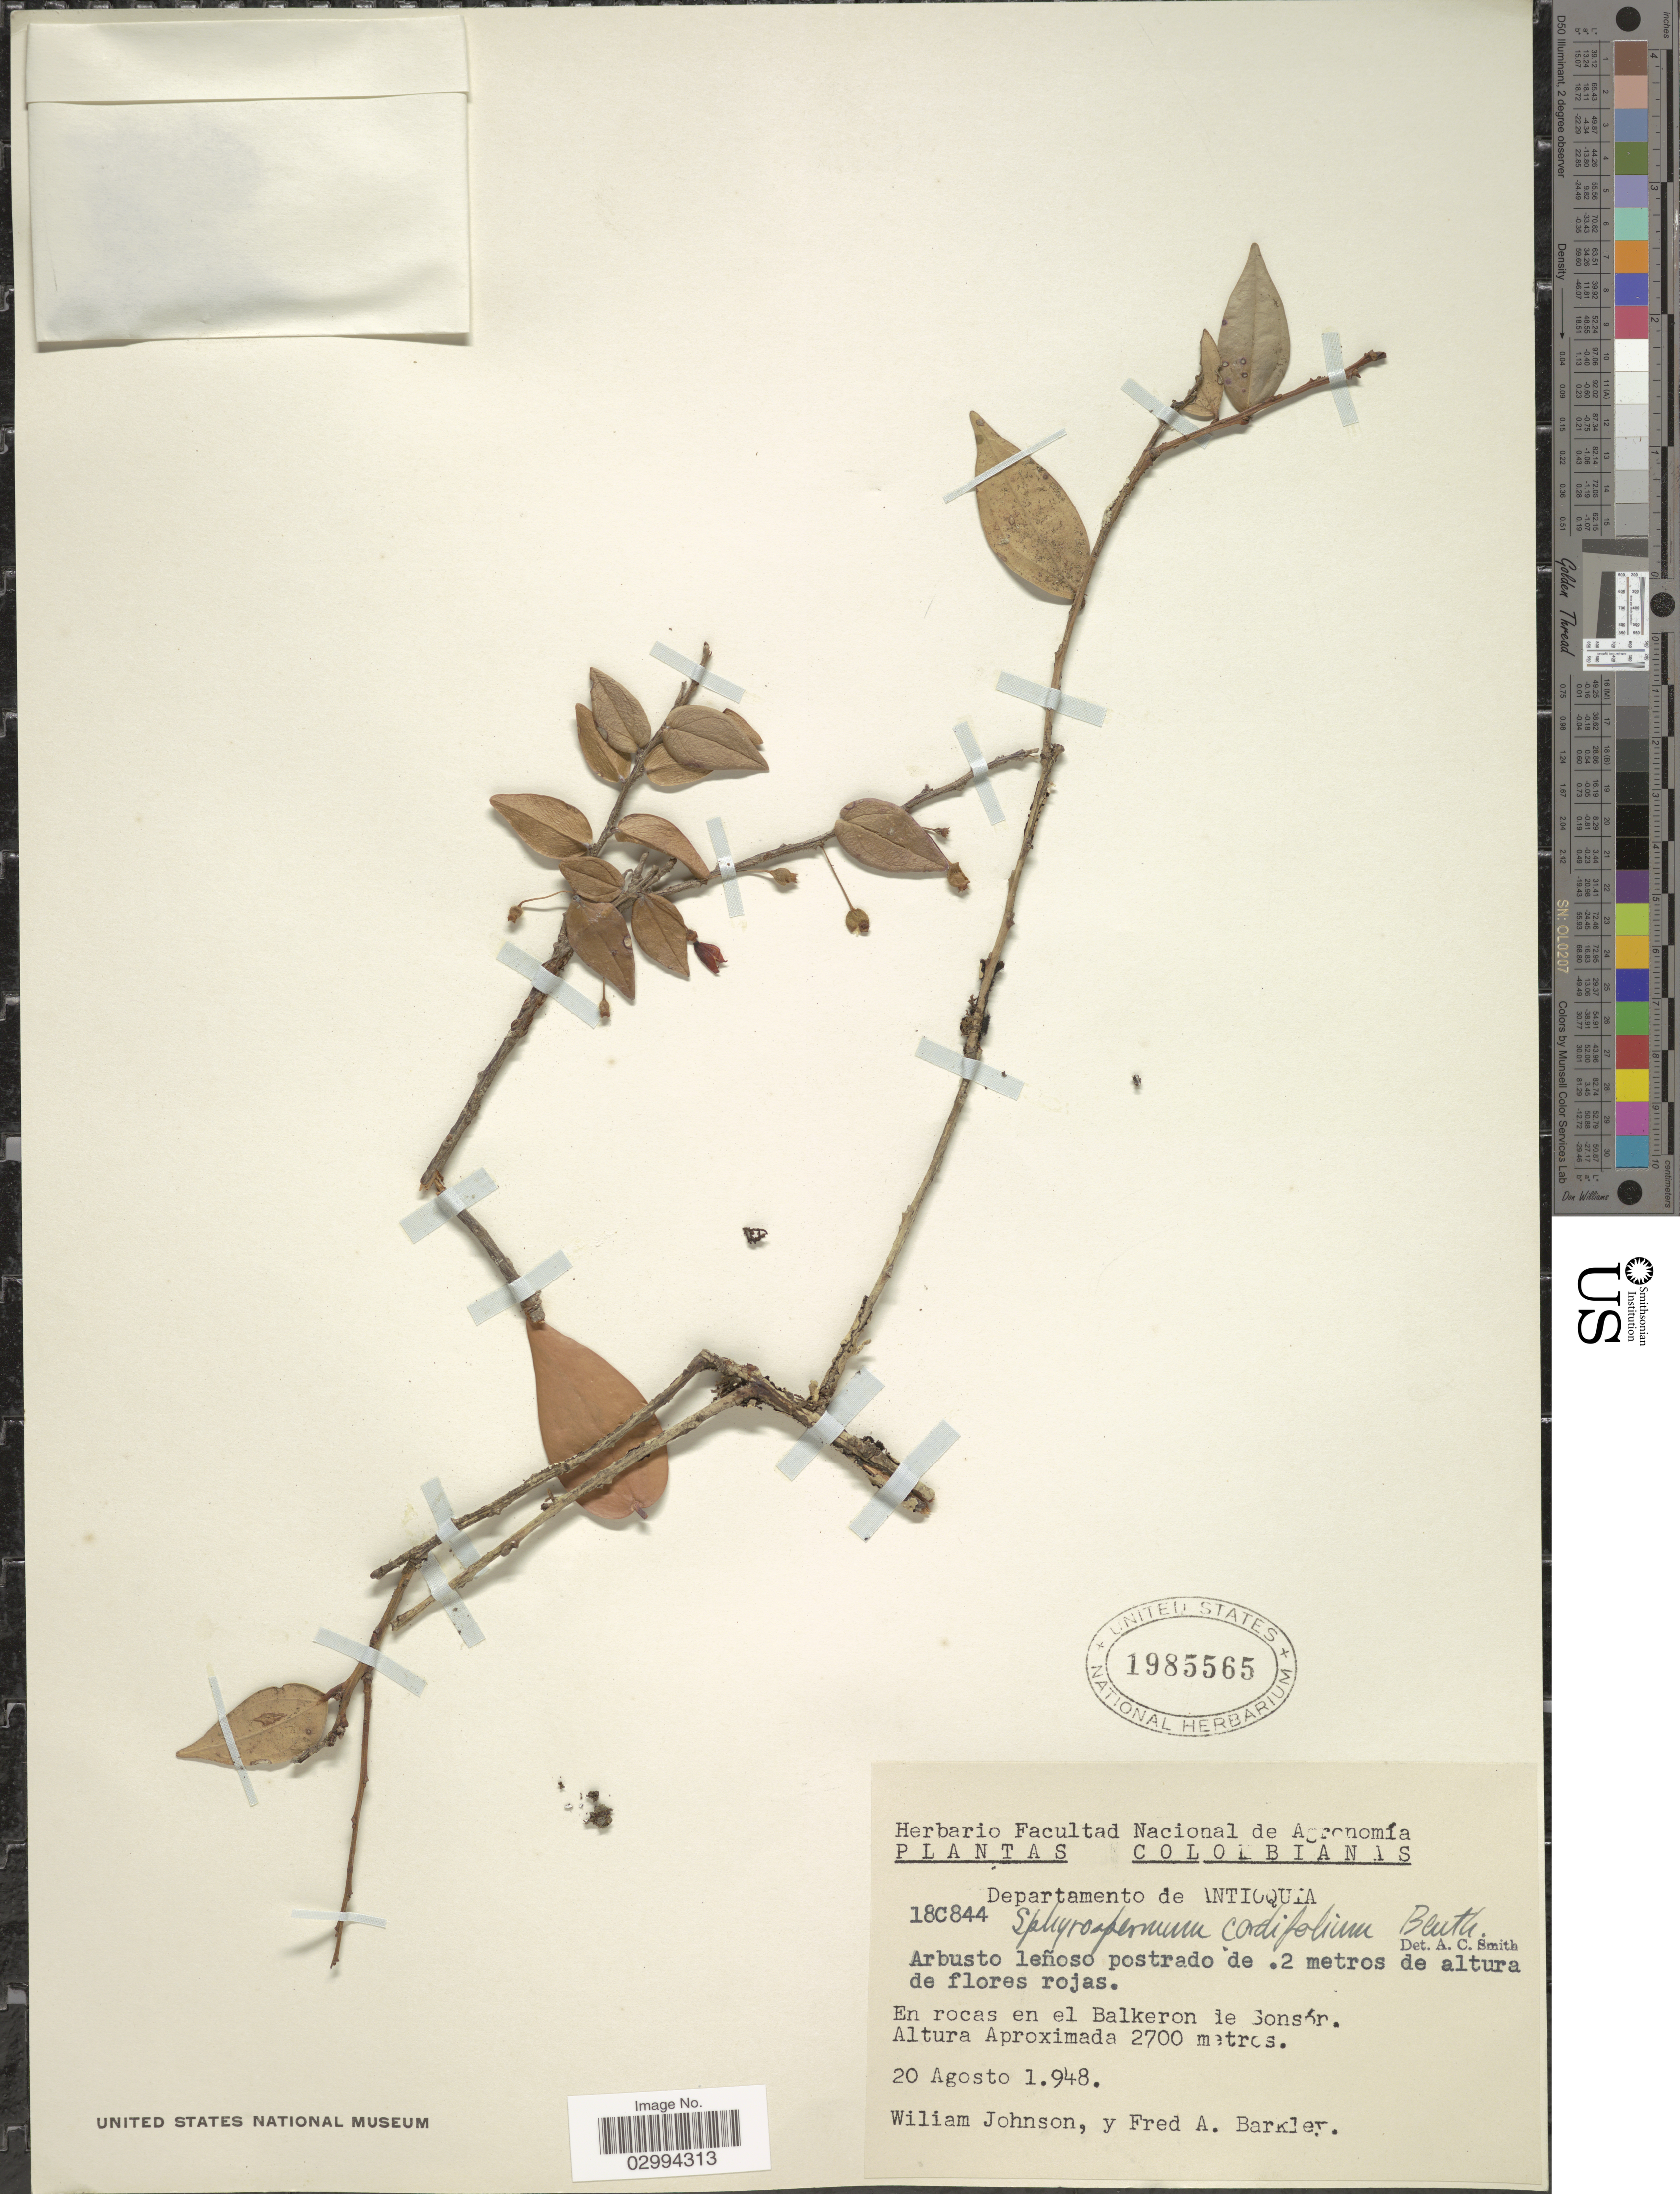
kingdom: Plantae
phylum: Tracheophyta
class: Magnoliopsida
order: Ericales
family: Ericaceae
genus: Sphyrospermum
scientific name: Sphyrospermum cordifolium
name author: Benth.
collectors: W. M. Johnson & F. A. Barkley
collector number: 18C844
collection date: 1948-08-20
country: Colombia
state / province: Antioquia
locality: Departamento de Antioquia, En rocas en el Balkeron de Sonsór.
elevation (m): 2700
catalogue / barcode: US 1985565